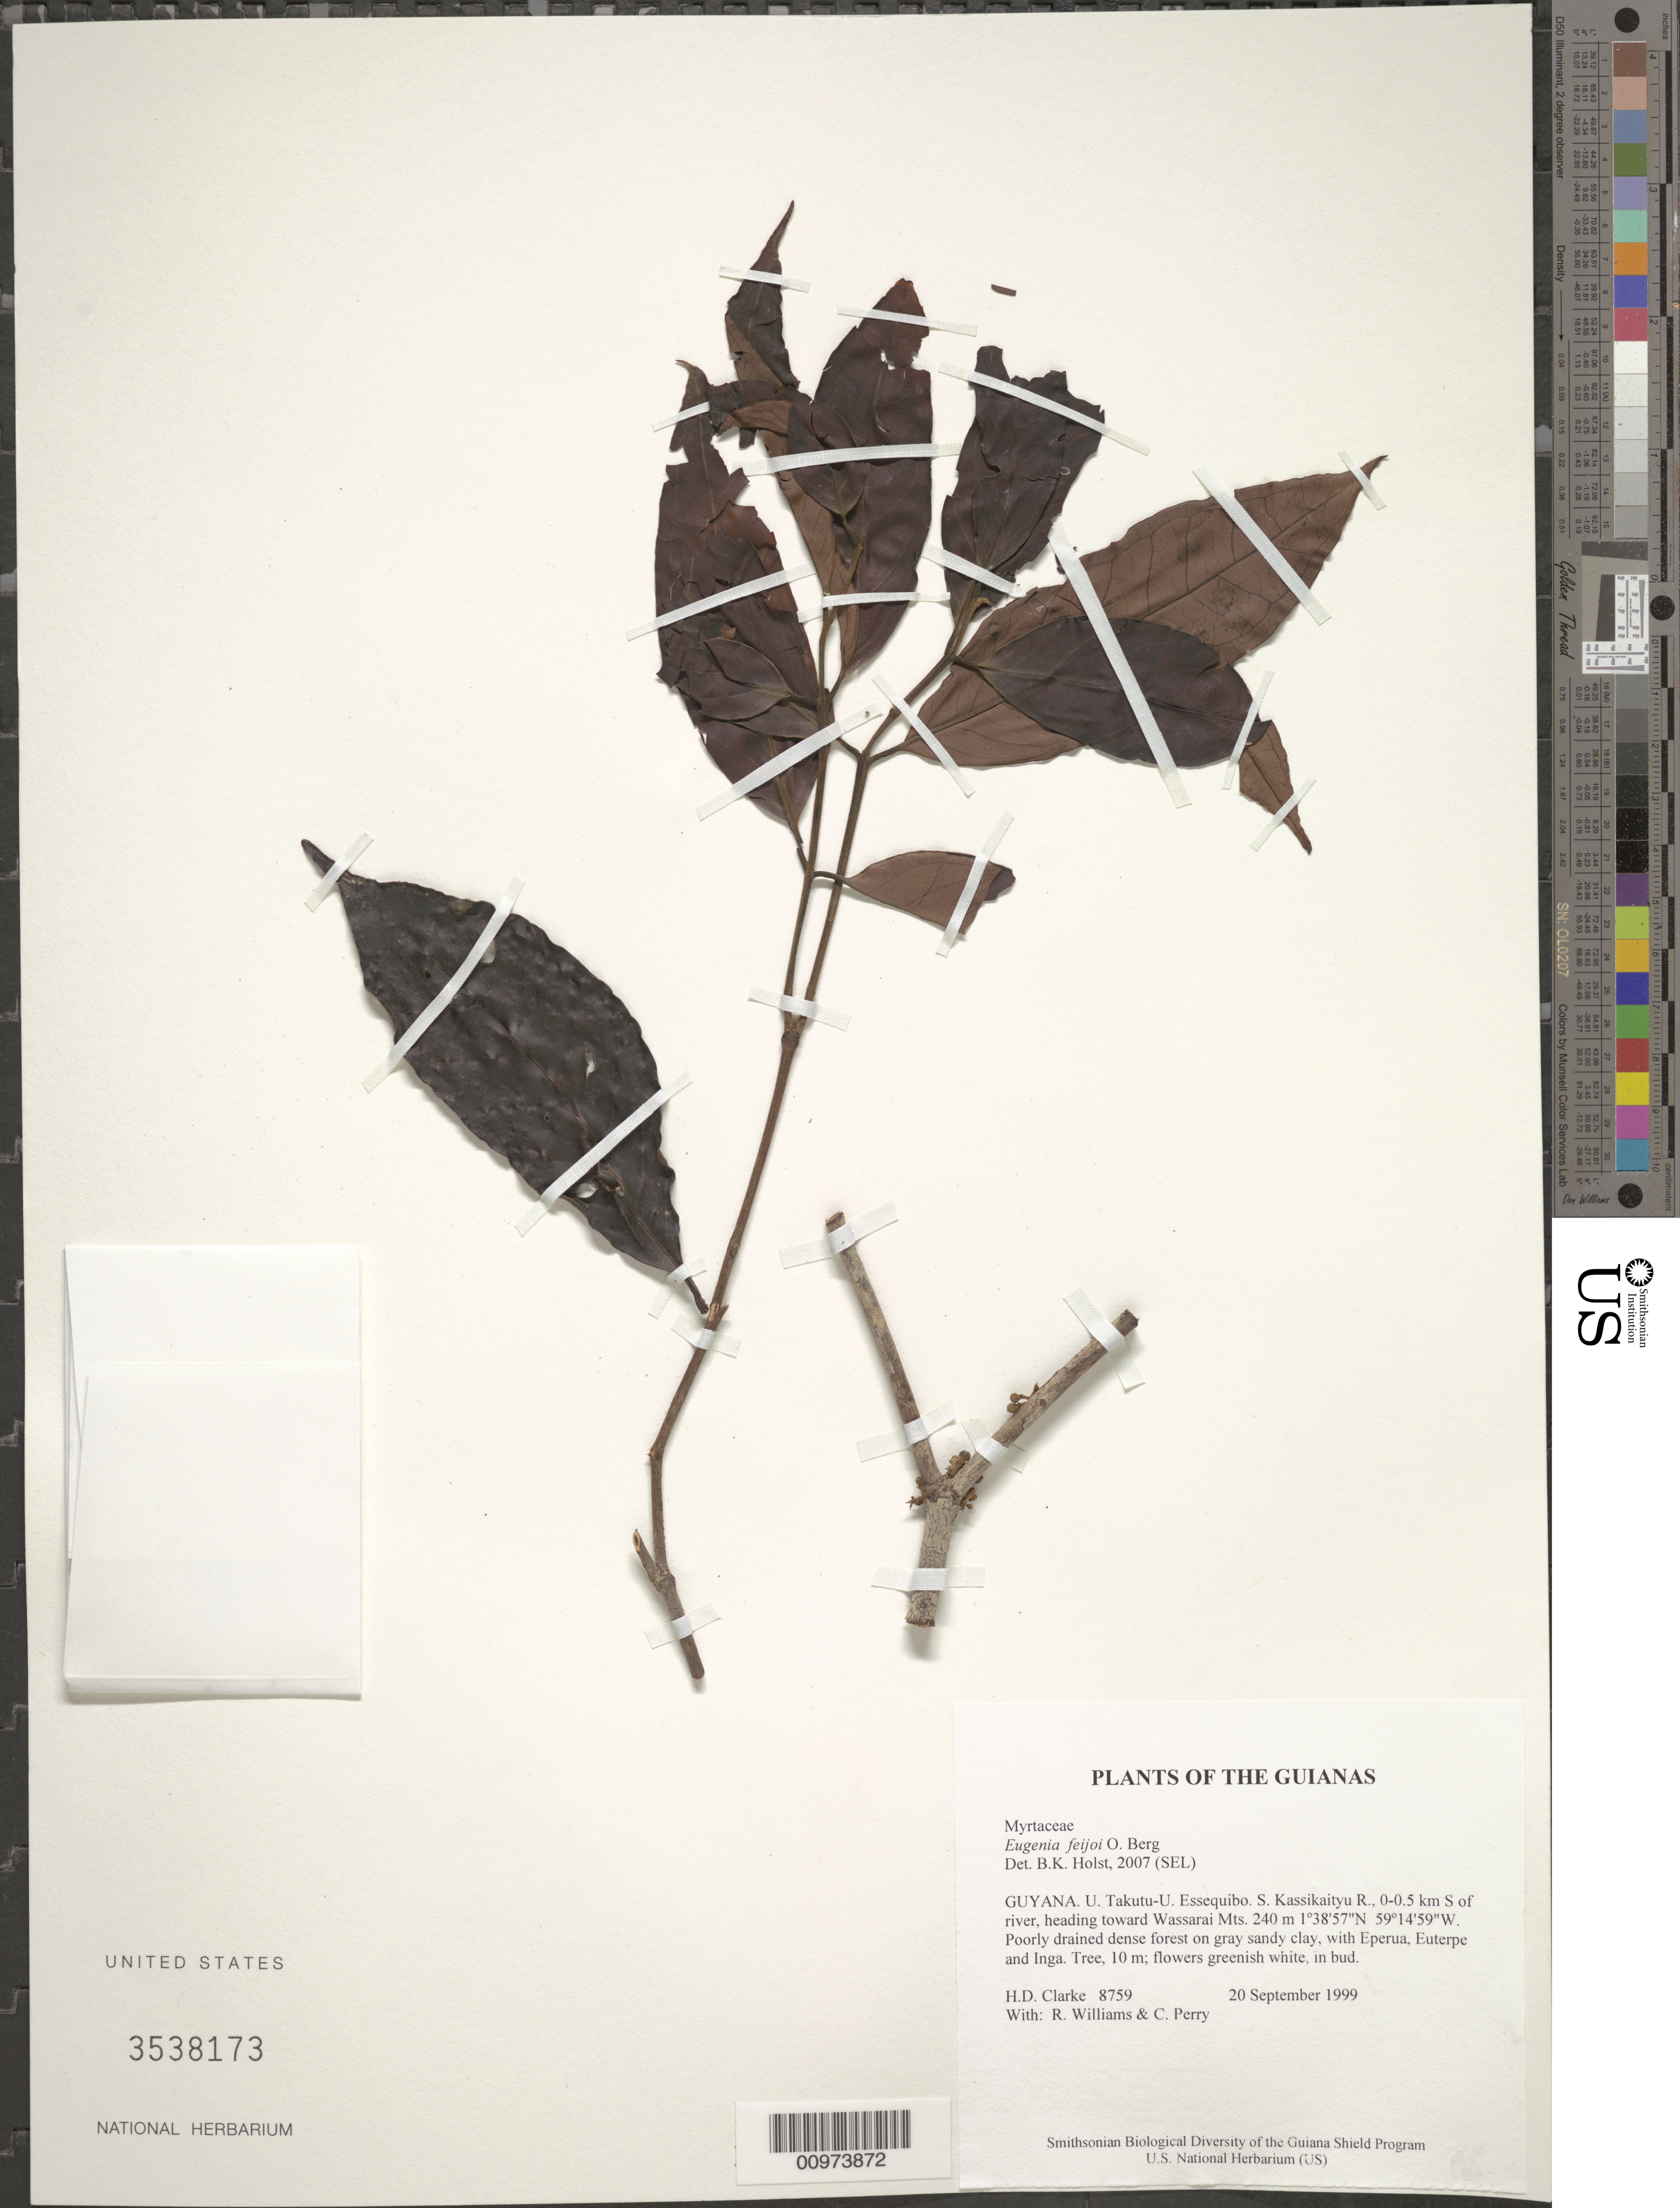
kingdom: Plantae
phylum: Tracheophyta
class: Magnoliopsida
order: Myrtales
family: Myrtaceae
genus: Eugenia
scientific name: Eugenia moschata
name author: (Aubl.) Nied. ex Durand & B.D. Jacks.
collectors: H. D. Clarke, R. Williams & C. Perry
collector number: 8759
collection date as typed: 20 September 1999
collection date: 1999-09-20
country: Guyana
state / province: U. Takutu-U. Essequibo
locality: S. Kassikaityu R., 0-0.5 km S of river, heading toward Wassarai Mts.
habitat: Poorly drained dense forest on gray sandy clay, with Eperua, Euterpe and Inga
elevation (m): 240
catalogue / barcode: US 3538173